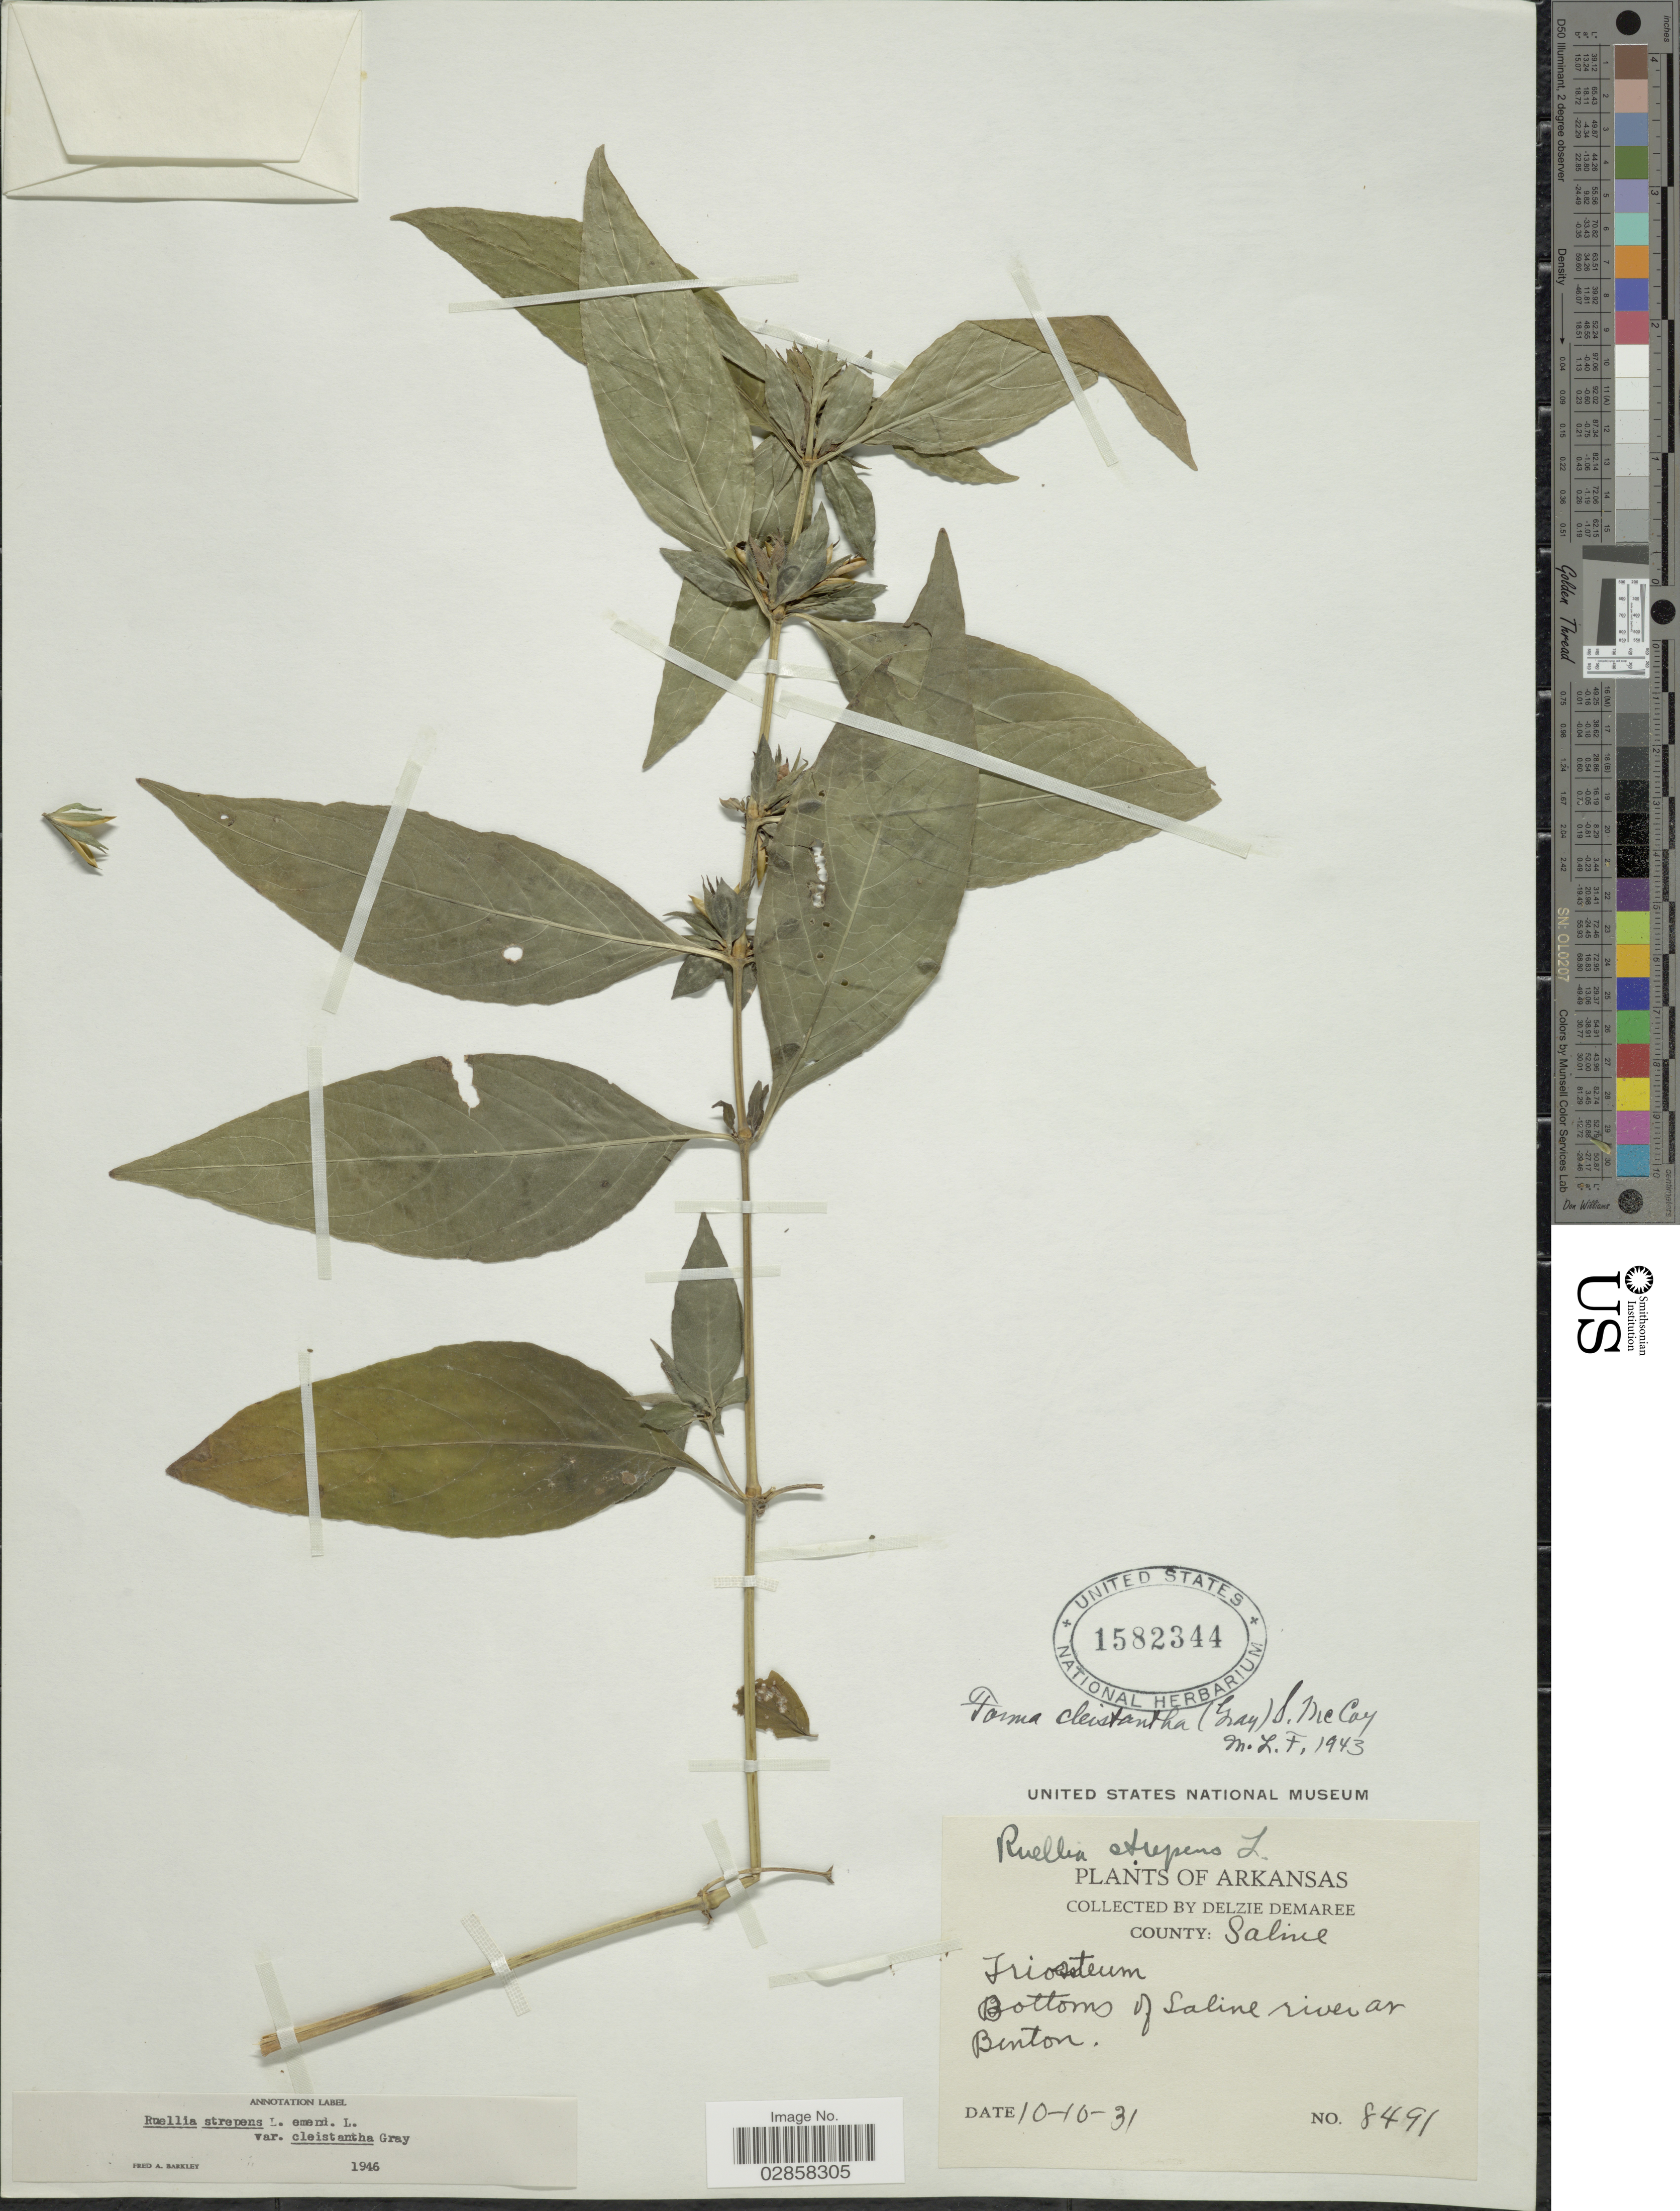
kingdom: Plantae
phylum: Tracheophyta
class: Magnoliopsida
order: Lamiales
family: Acanthaceae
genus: Ruellia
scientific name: Ruellia strepens f. cleistantha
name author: (A. Gray) S. McCoy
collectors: D. Demaree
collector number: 8491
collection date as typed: Transcribed d/m/y: 10/10/31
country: United States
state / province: Arkansas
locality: County: Salinel. Bottoms of Saline river at Benton.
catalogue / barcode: US 1582344